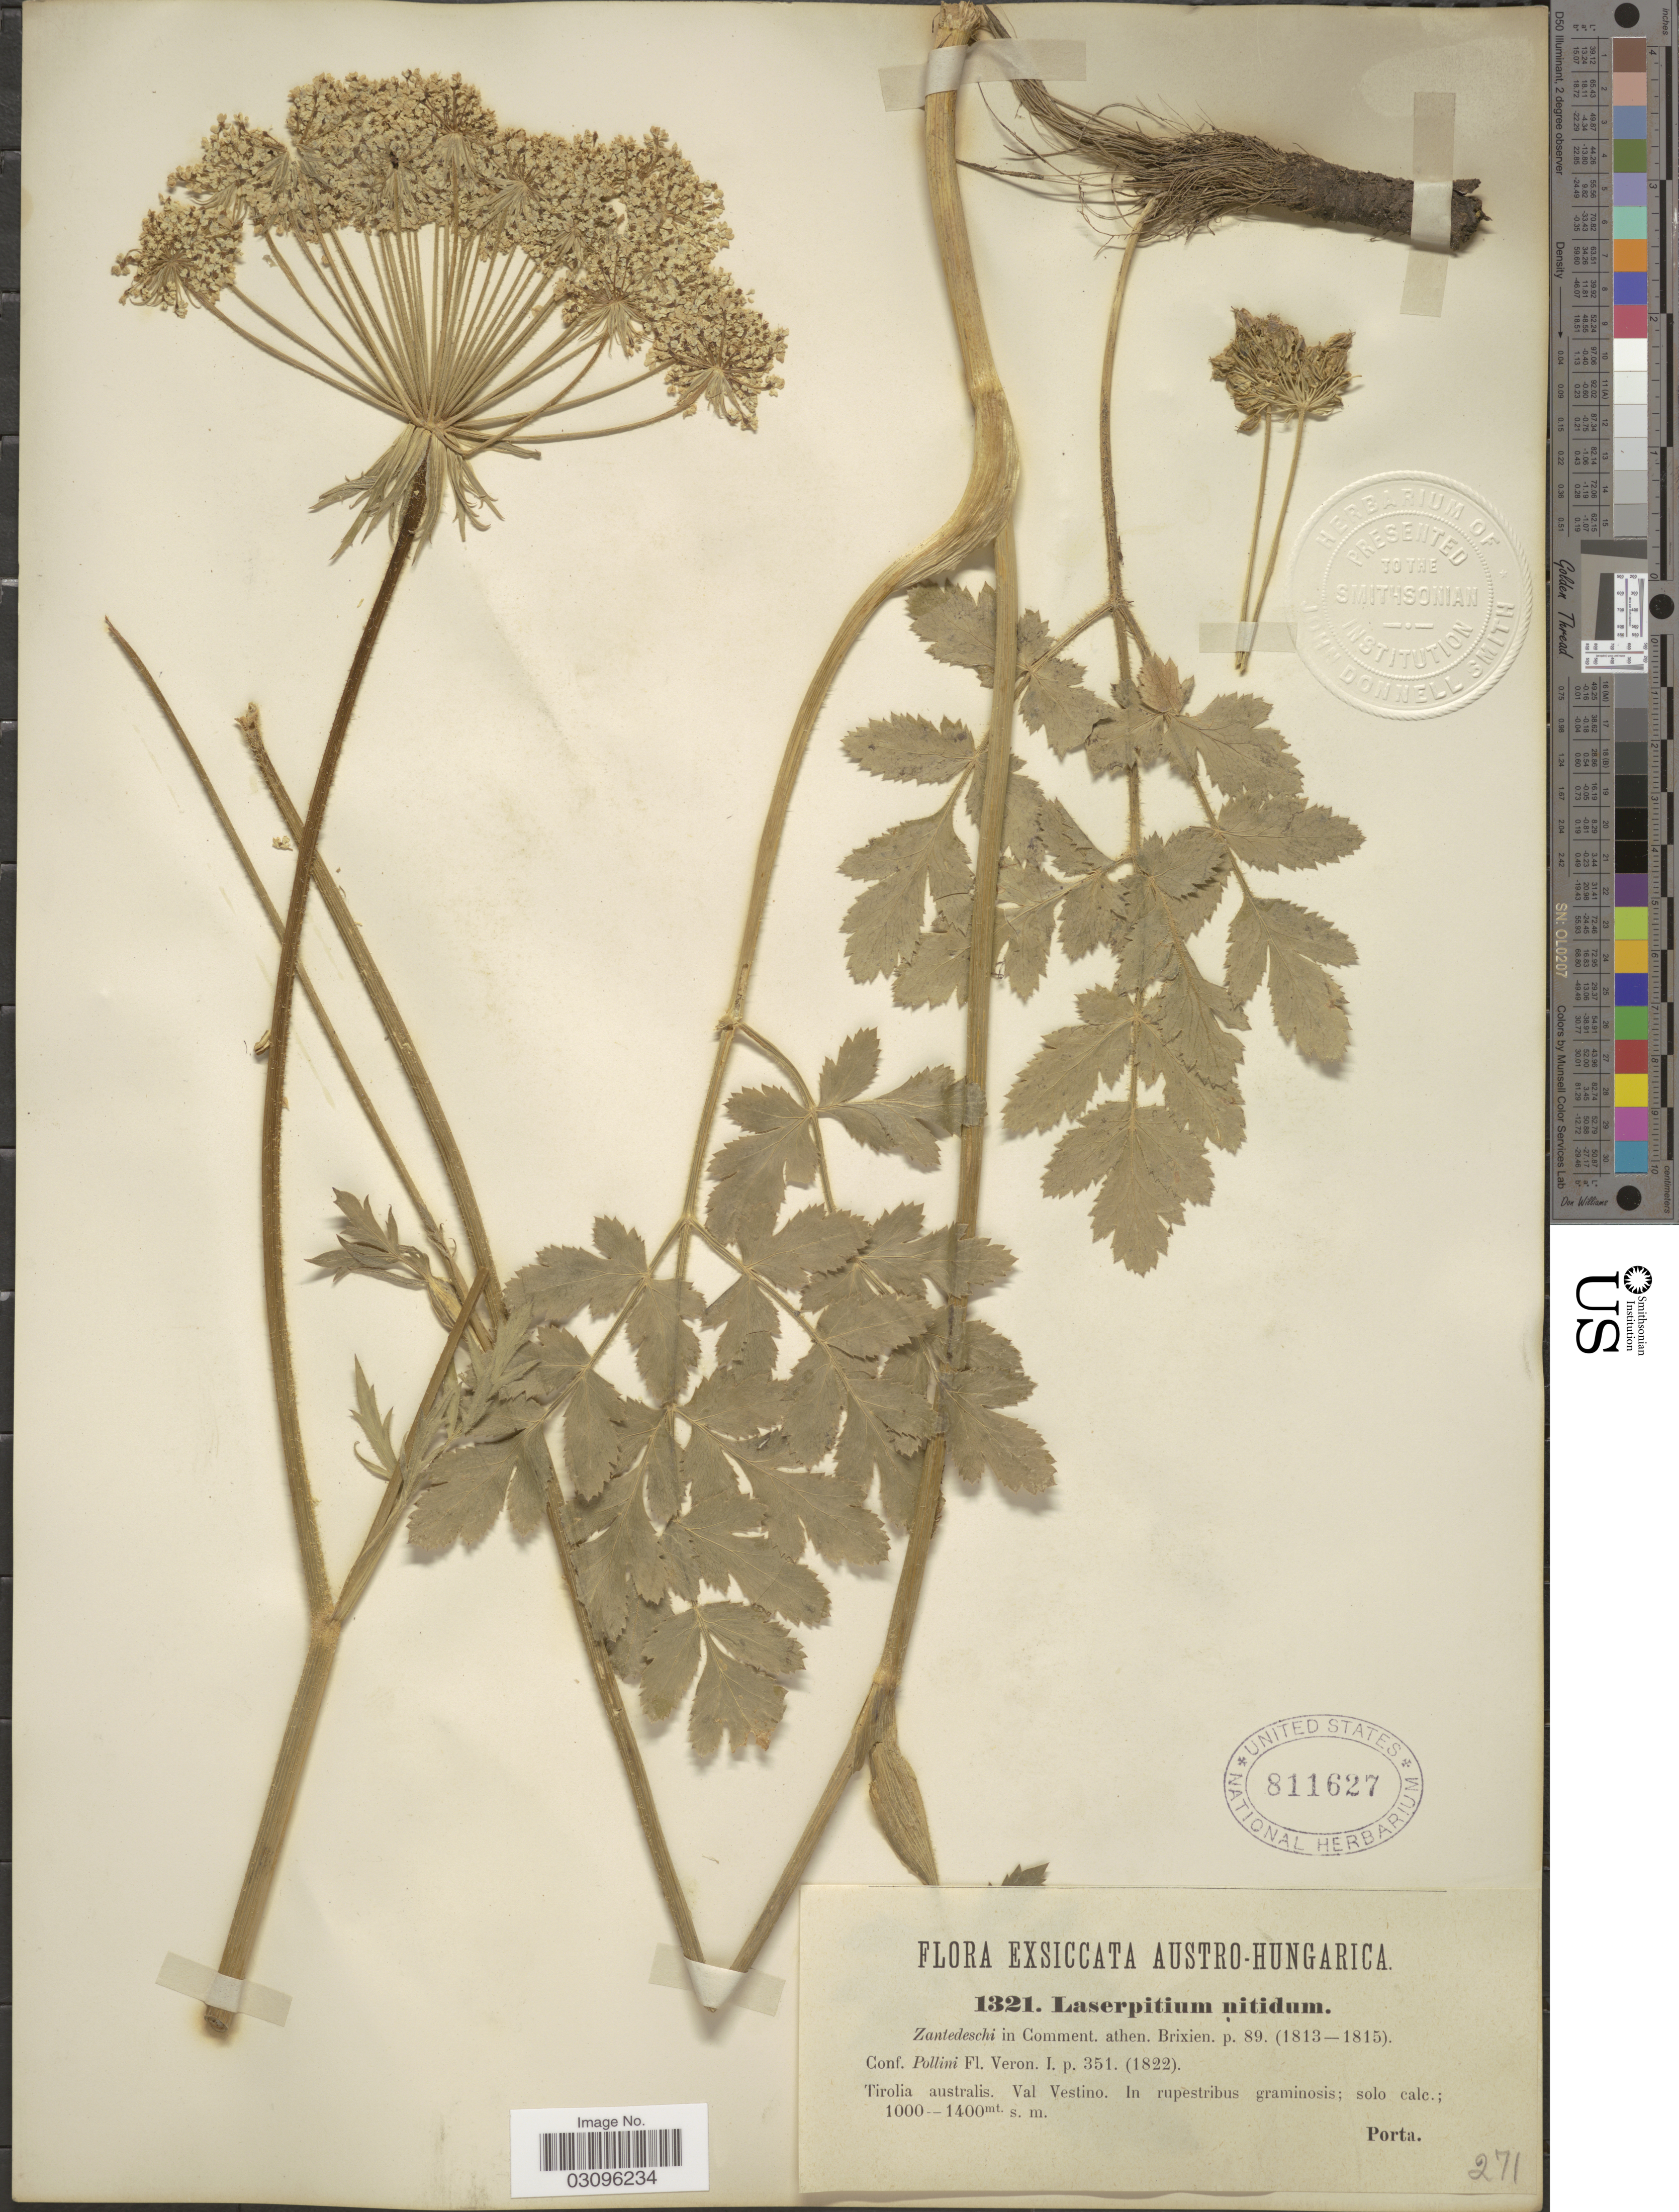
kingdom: Plantae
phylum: Tracheophyta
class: Magnoliopsida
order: Apiales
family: Apiaceae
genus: Laserpitium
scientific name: Laserpitium nitidum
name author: Zanted.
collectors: -- Porta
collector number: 1321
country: Italy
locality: Austro-Hungarica. Tirolia australis. Val Vestino. In rupestribus graminosis.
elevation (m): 1000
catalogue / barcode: US 811627